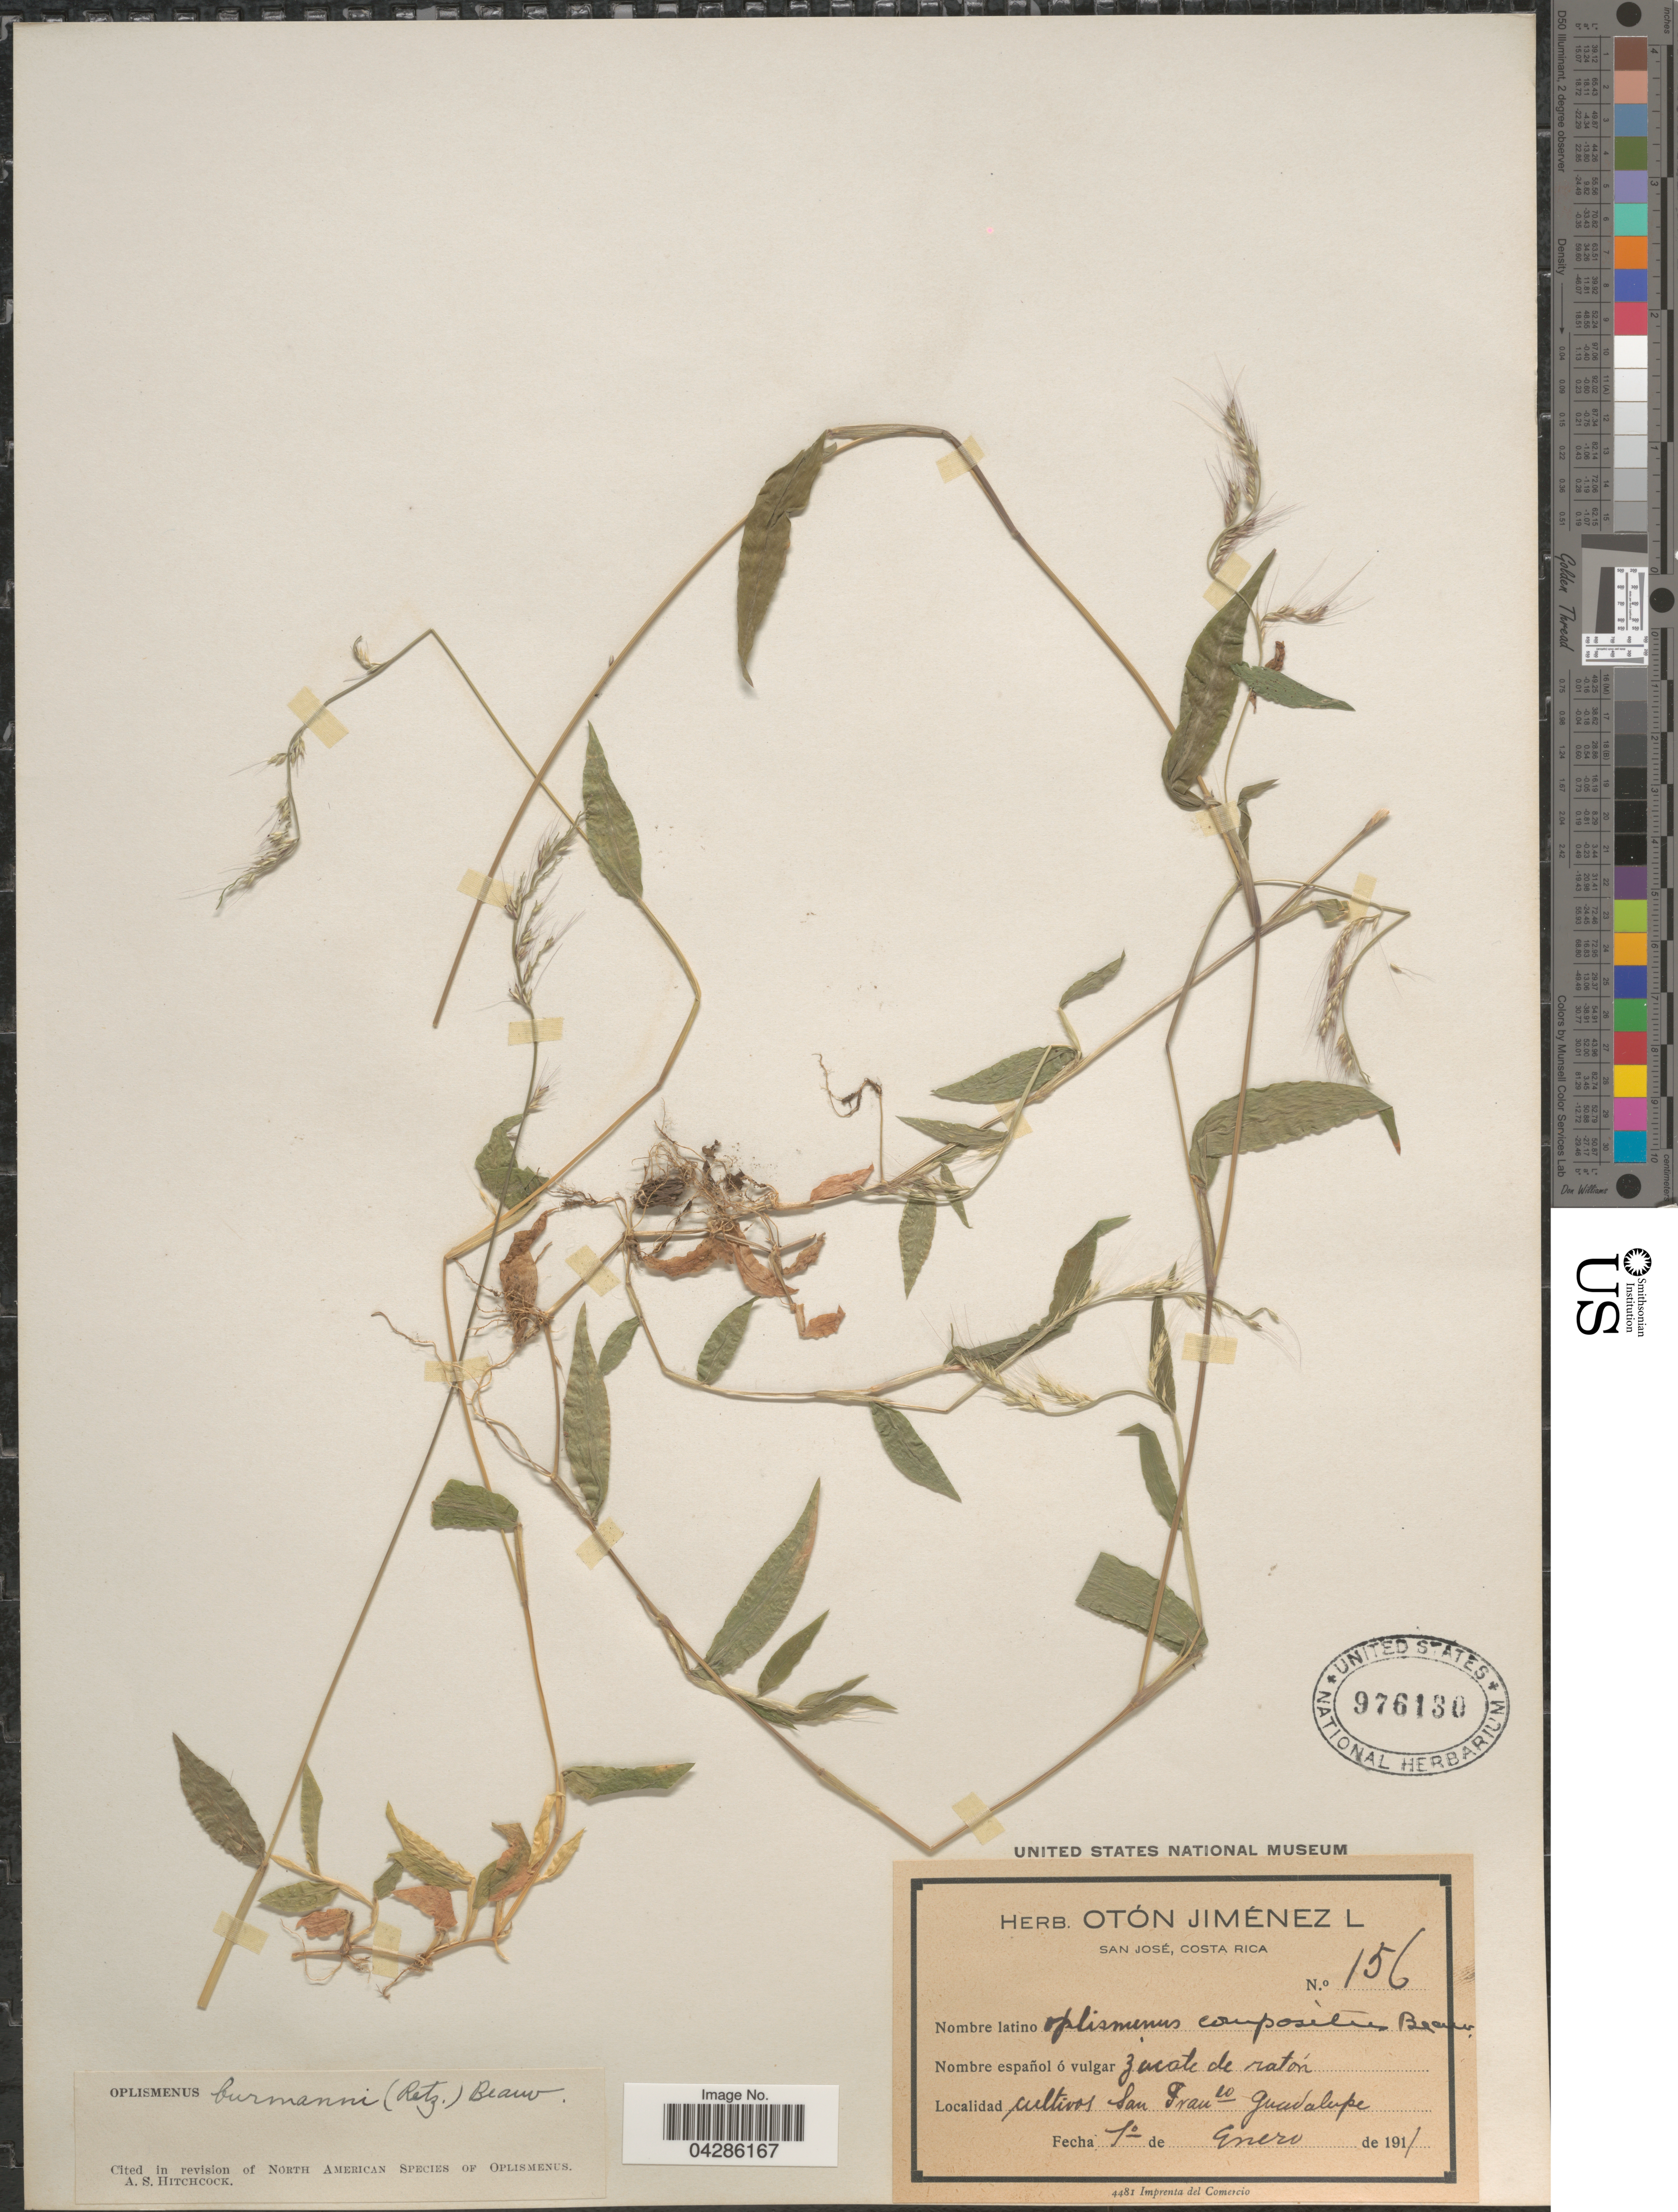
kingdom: Plantae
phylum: Tracheophyta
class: Liliopsida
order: Poales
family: Poaceae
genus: Oplismenus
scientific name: Oplismenus burmannii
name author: (Retz.) P. Beauv.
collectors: ex herb. O. Jimenez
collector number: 156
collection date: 1911-01-07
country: Costa Rica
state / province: San José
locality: Cultivos San Fran'co Guadalupe.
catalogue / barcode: US 976130